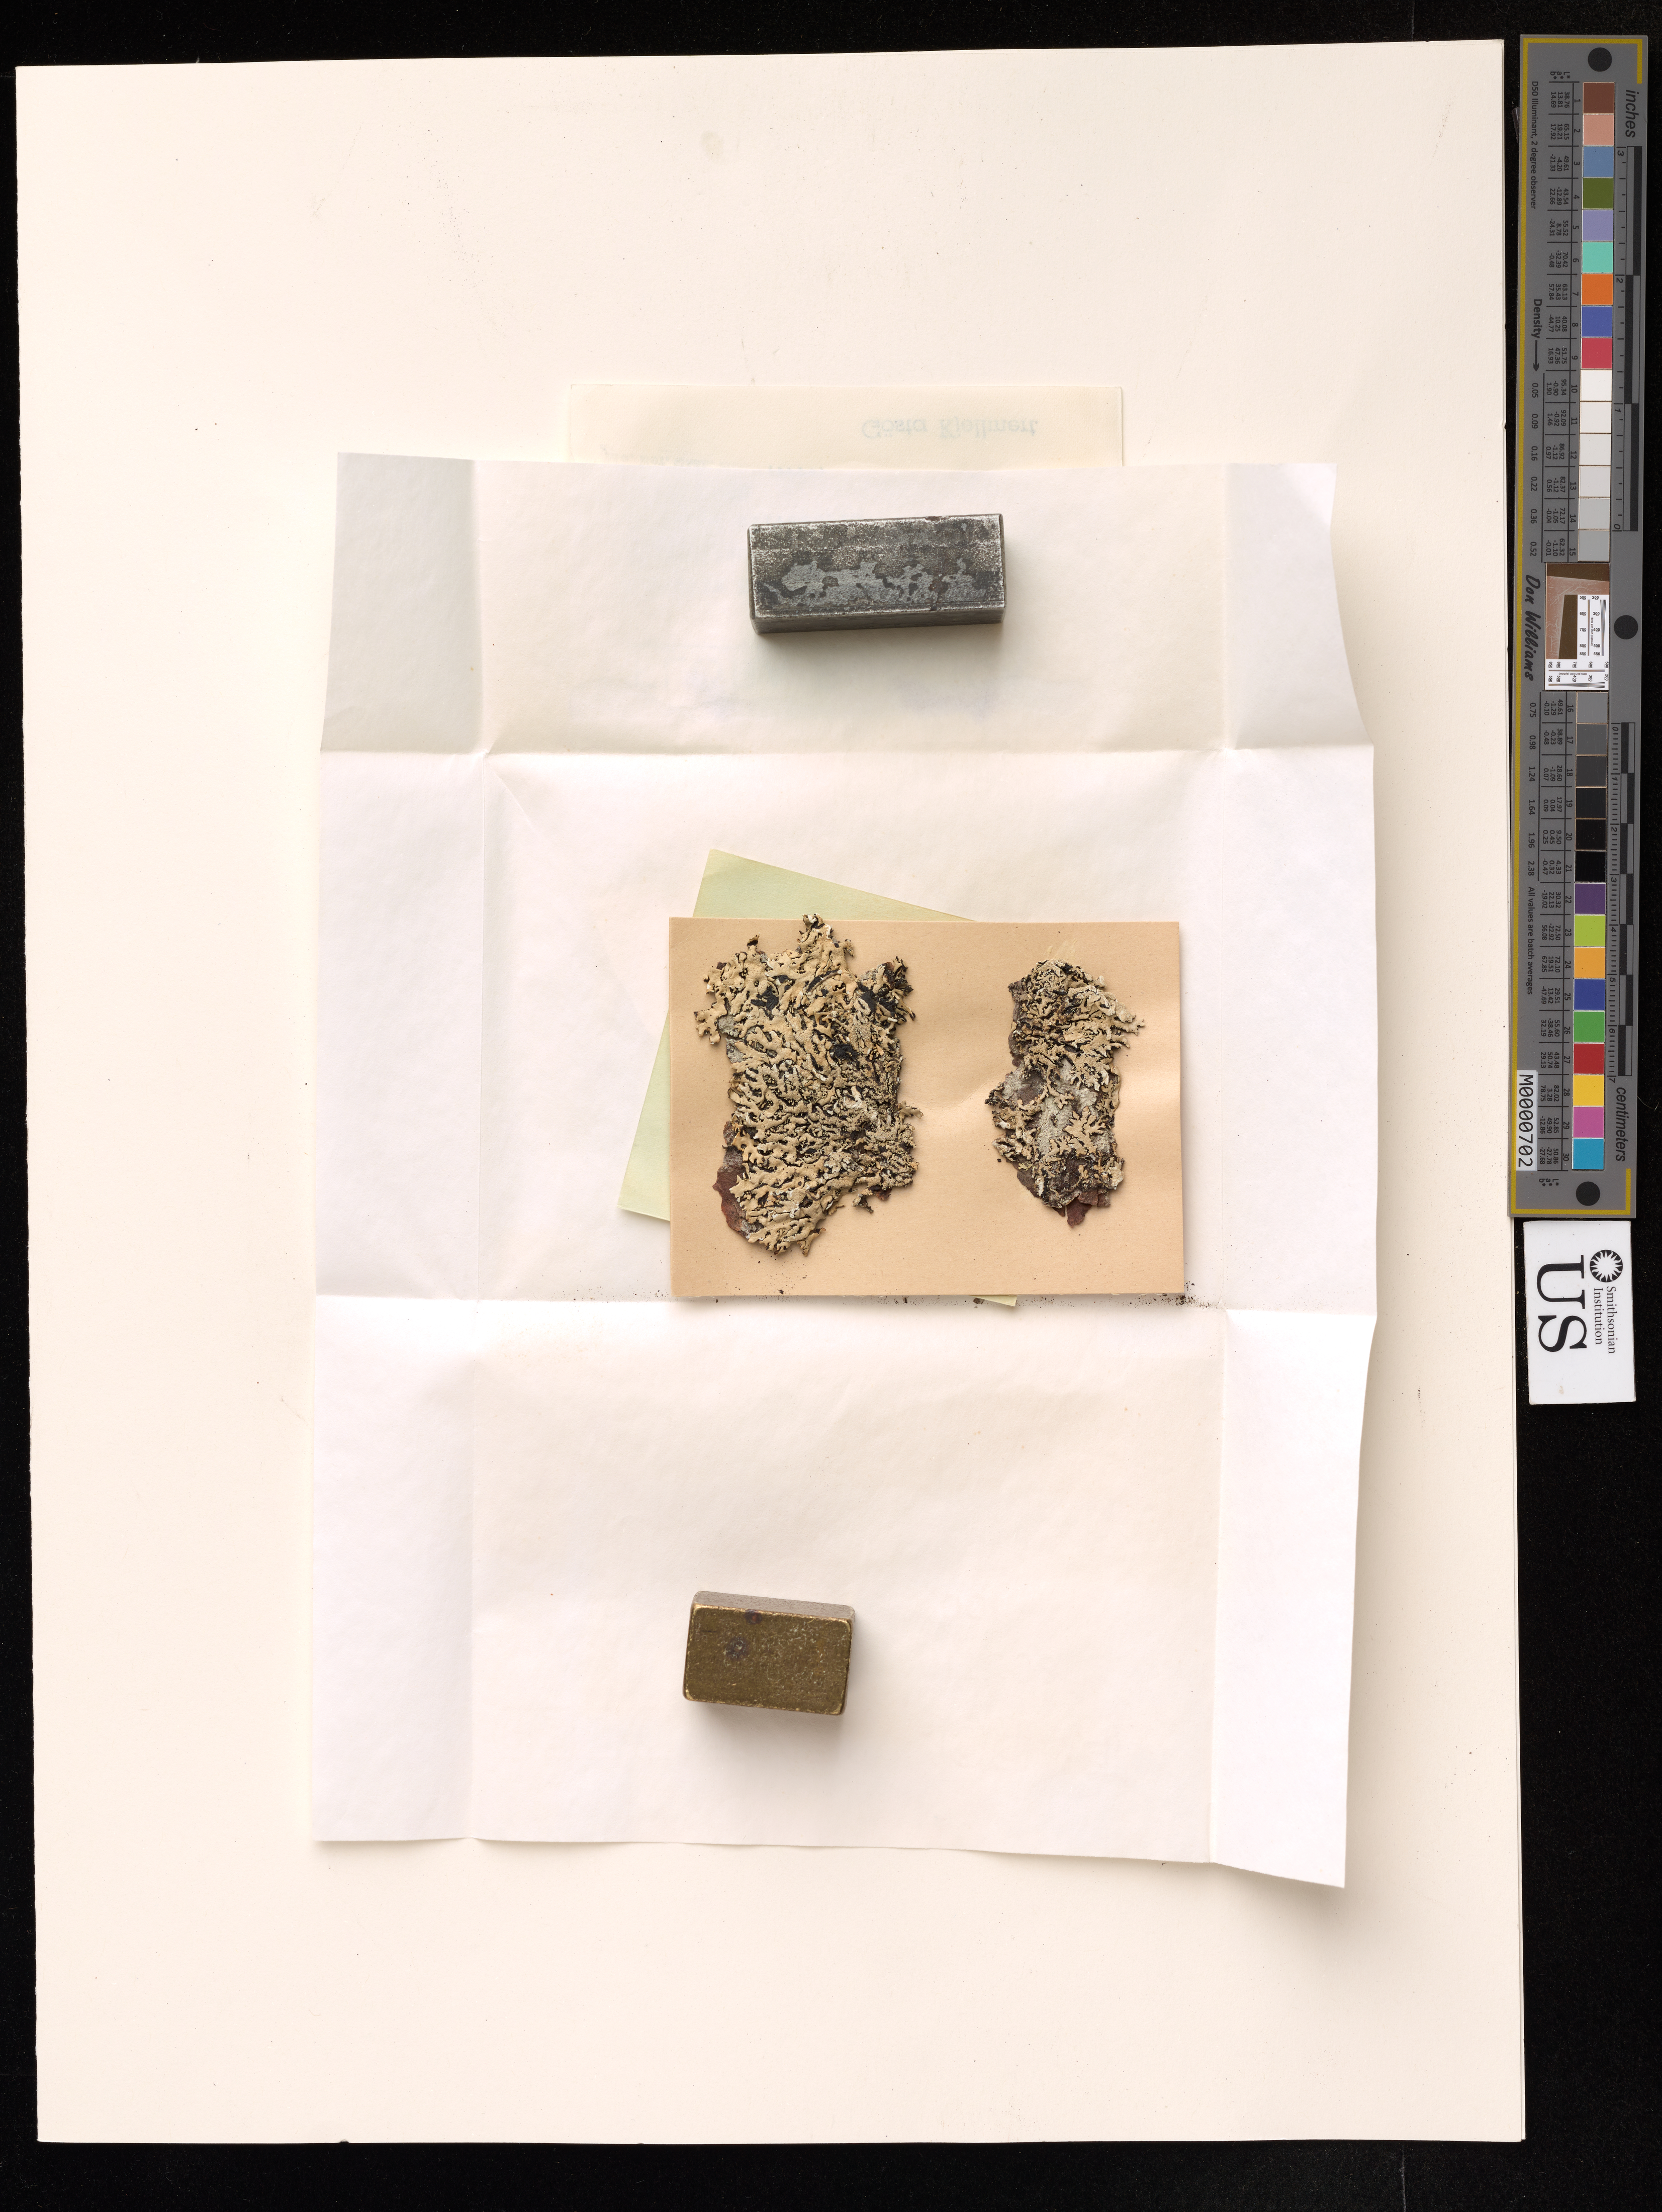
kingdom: Fungi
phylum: Ascomycota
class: Lecanoromycetes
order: Lecanorales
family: Parmeliaceae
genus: Hypogymnia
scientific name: Hypogymnia bitteriana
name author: (Zahlbr.) Rasanen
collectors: G. Kjellmert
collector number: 185501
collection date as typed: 26 Apr 1952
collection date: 1952-04-26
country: Sweden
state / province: Vastmanland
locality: Arboga, tjurlangagarden